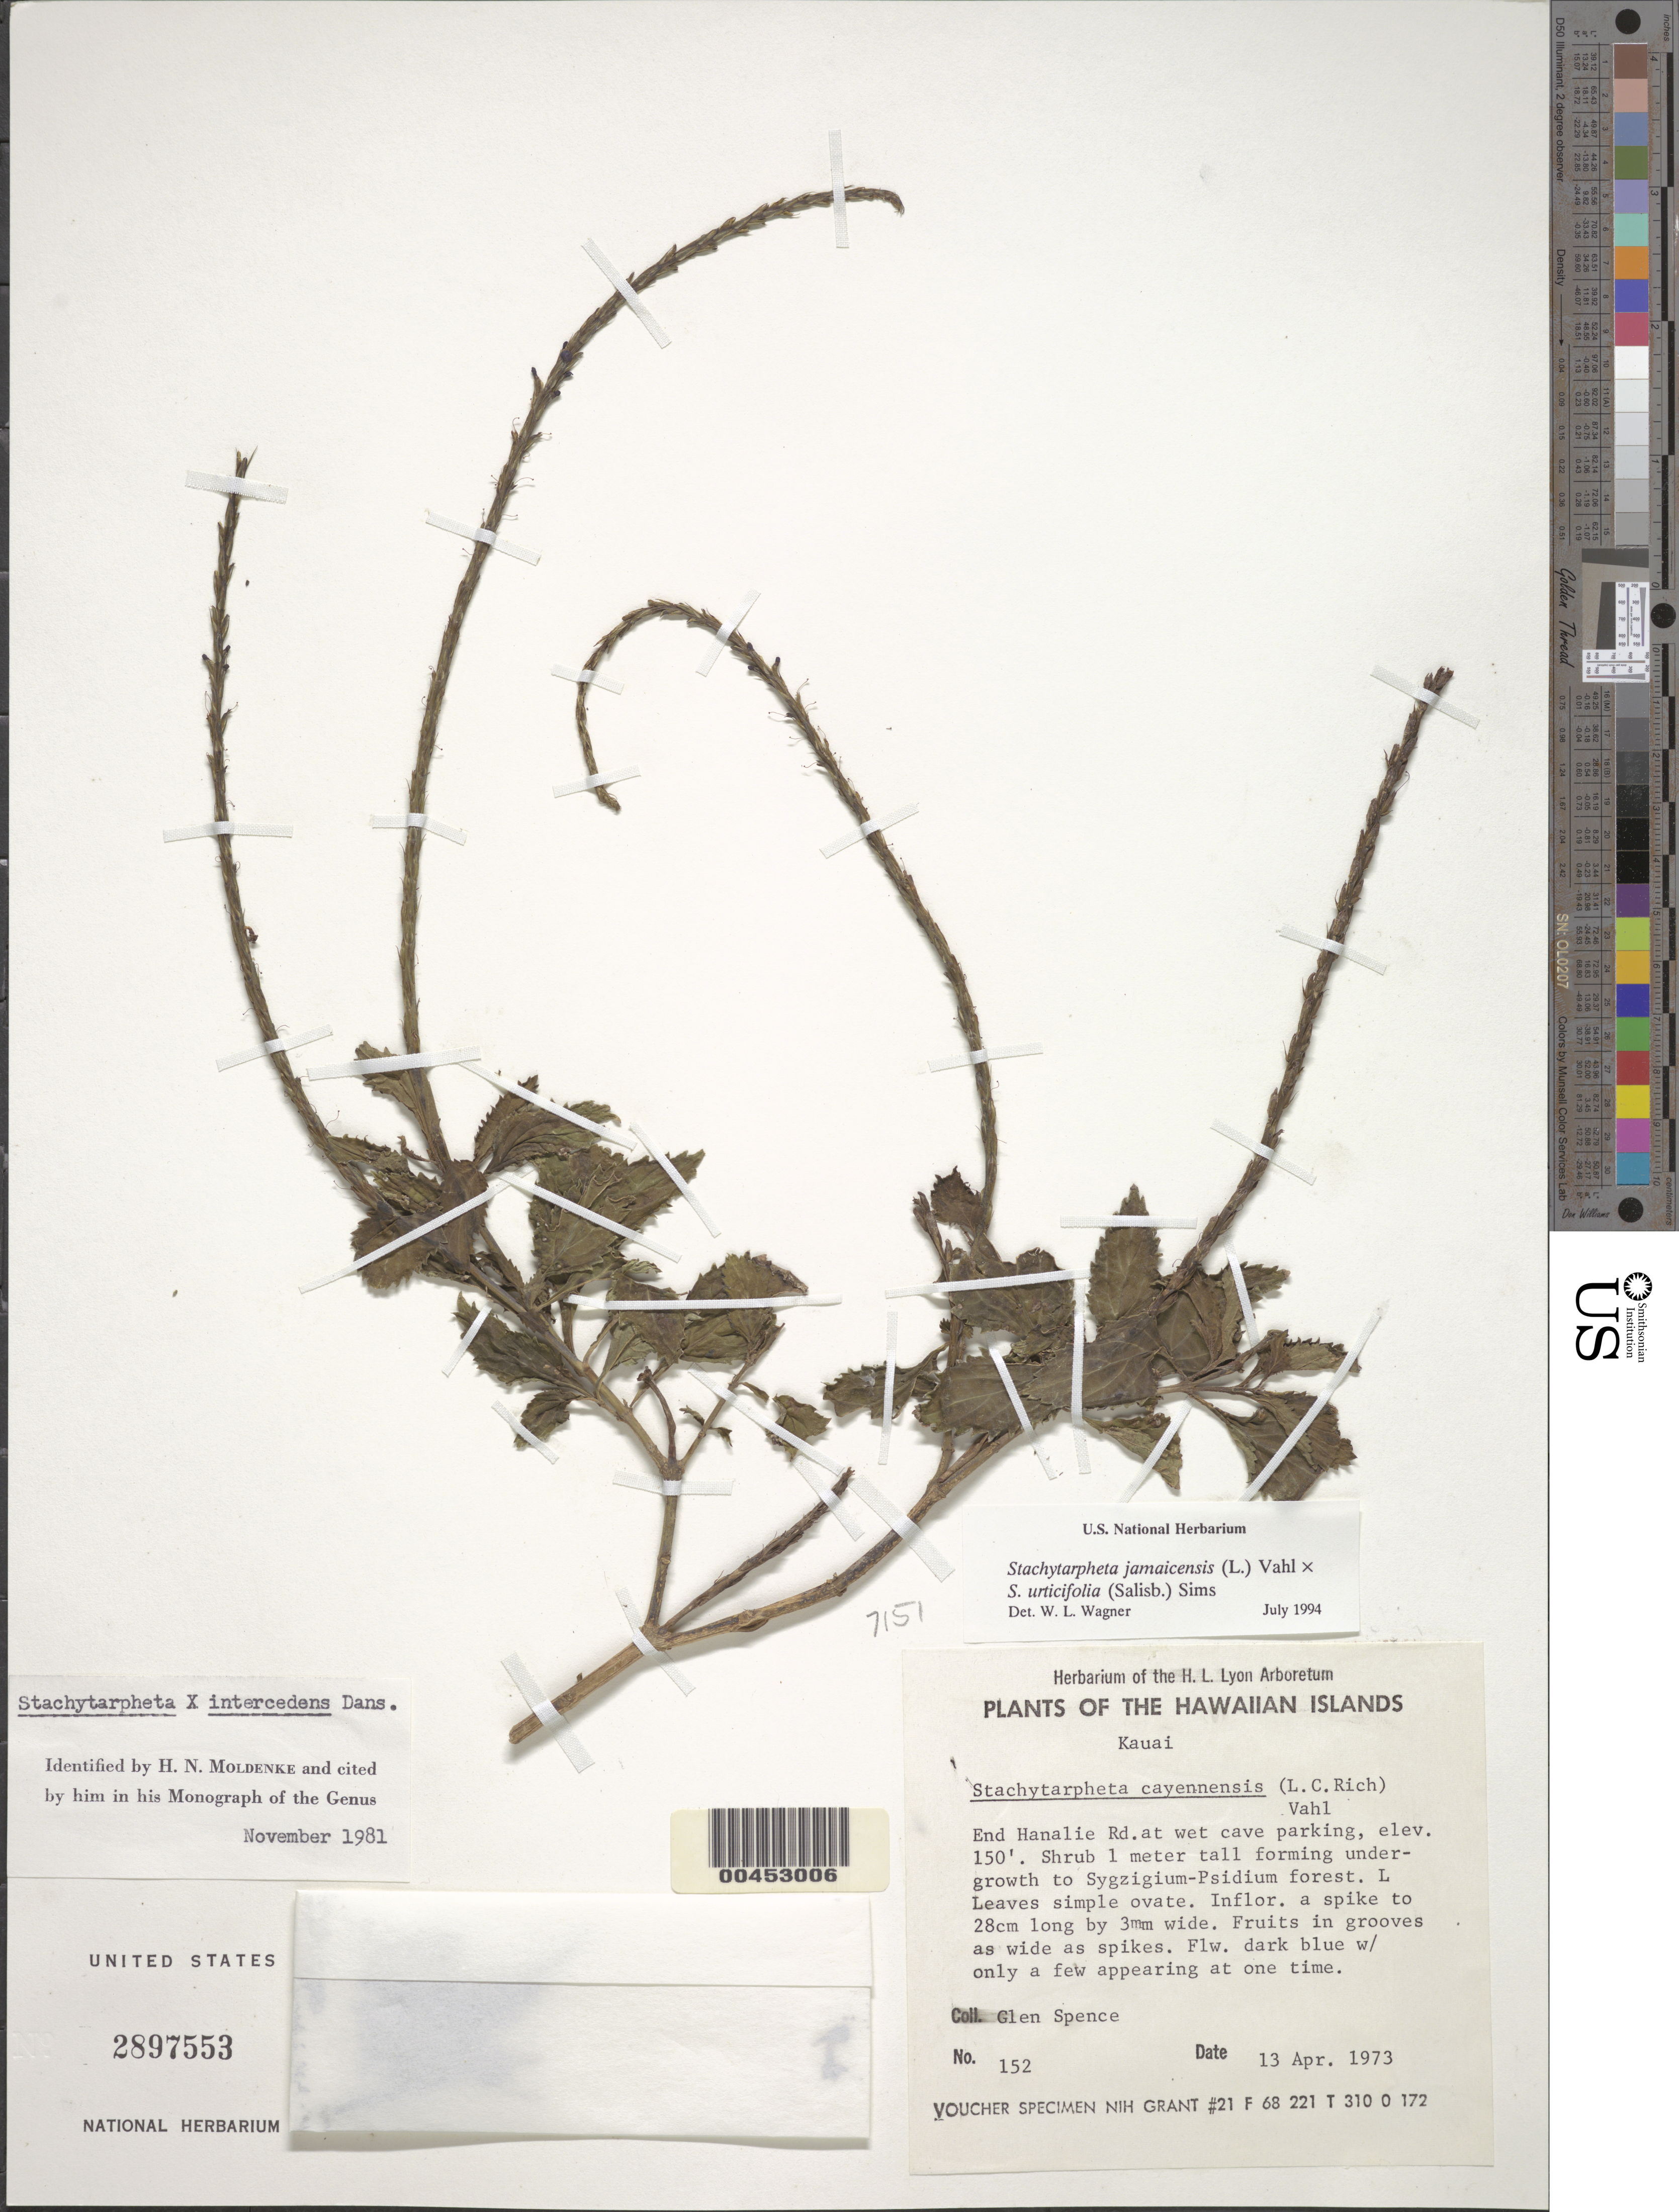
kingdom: Plantae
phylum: Tracheophyta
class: Magnoliopsida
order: Lamiales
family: Verbenaceae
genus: Stachytarpheta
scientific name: Stachytarpheta jamaicensis x S. svensonii Moldenke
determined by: Wagner, W. L., (BOT), Smithsonian Institution - National Museum of Natural History (UNITED STATES)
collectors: G. Spence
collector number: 152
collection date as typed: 13 Apr 1973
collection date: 1973-04-13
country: United States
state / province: Hawaii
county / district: Kauai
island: Kaua'i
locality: End Hanalie Rd at wet cave parking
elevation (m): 46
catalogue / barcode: US 2897553